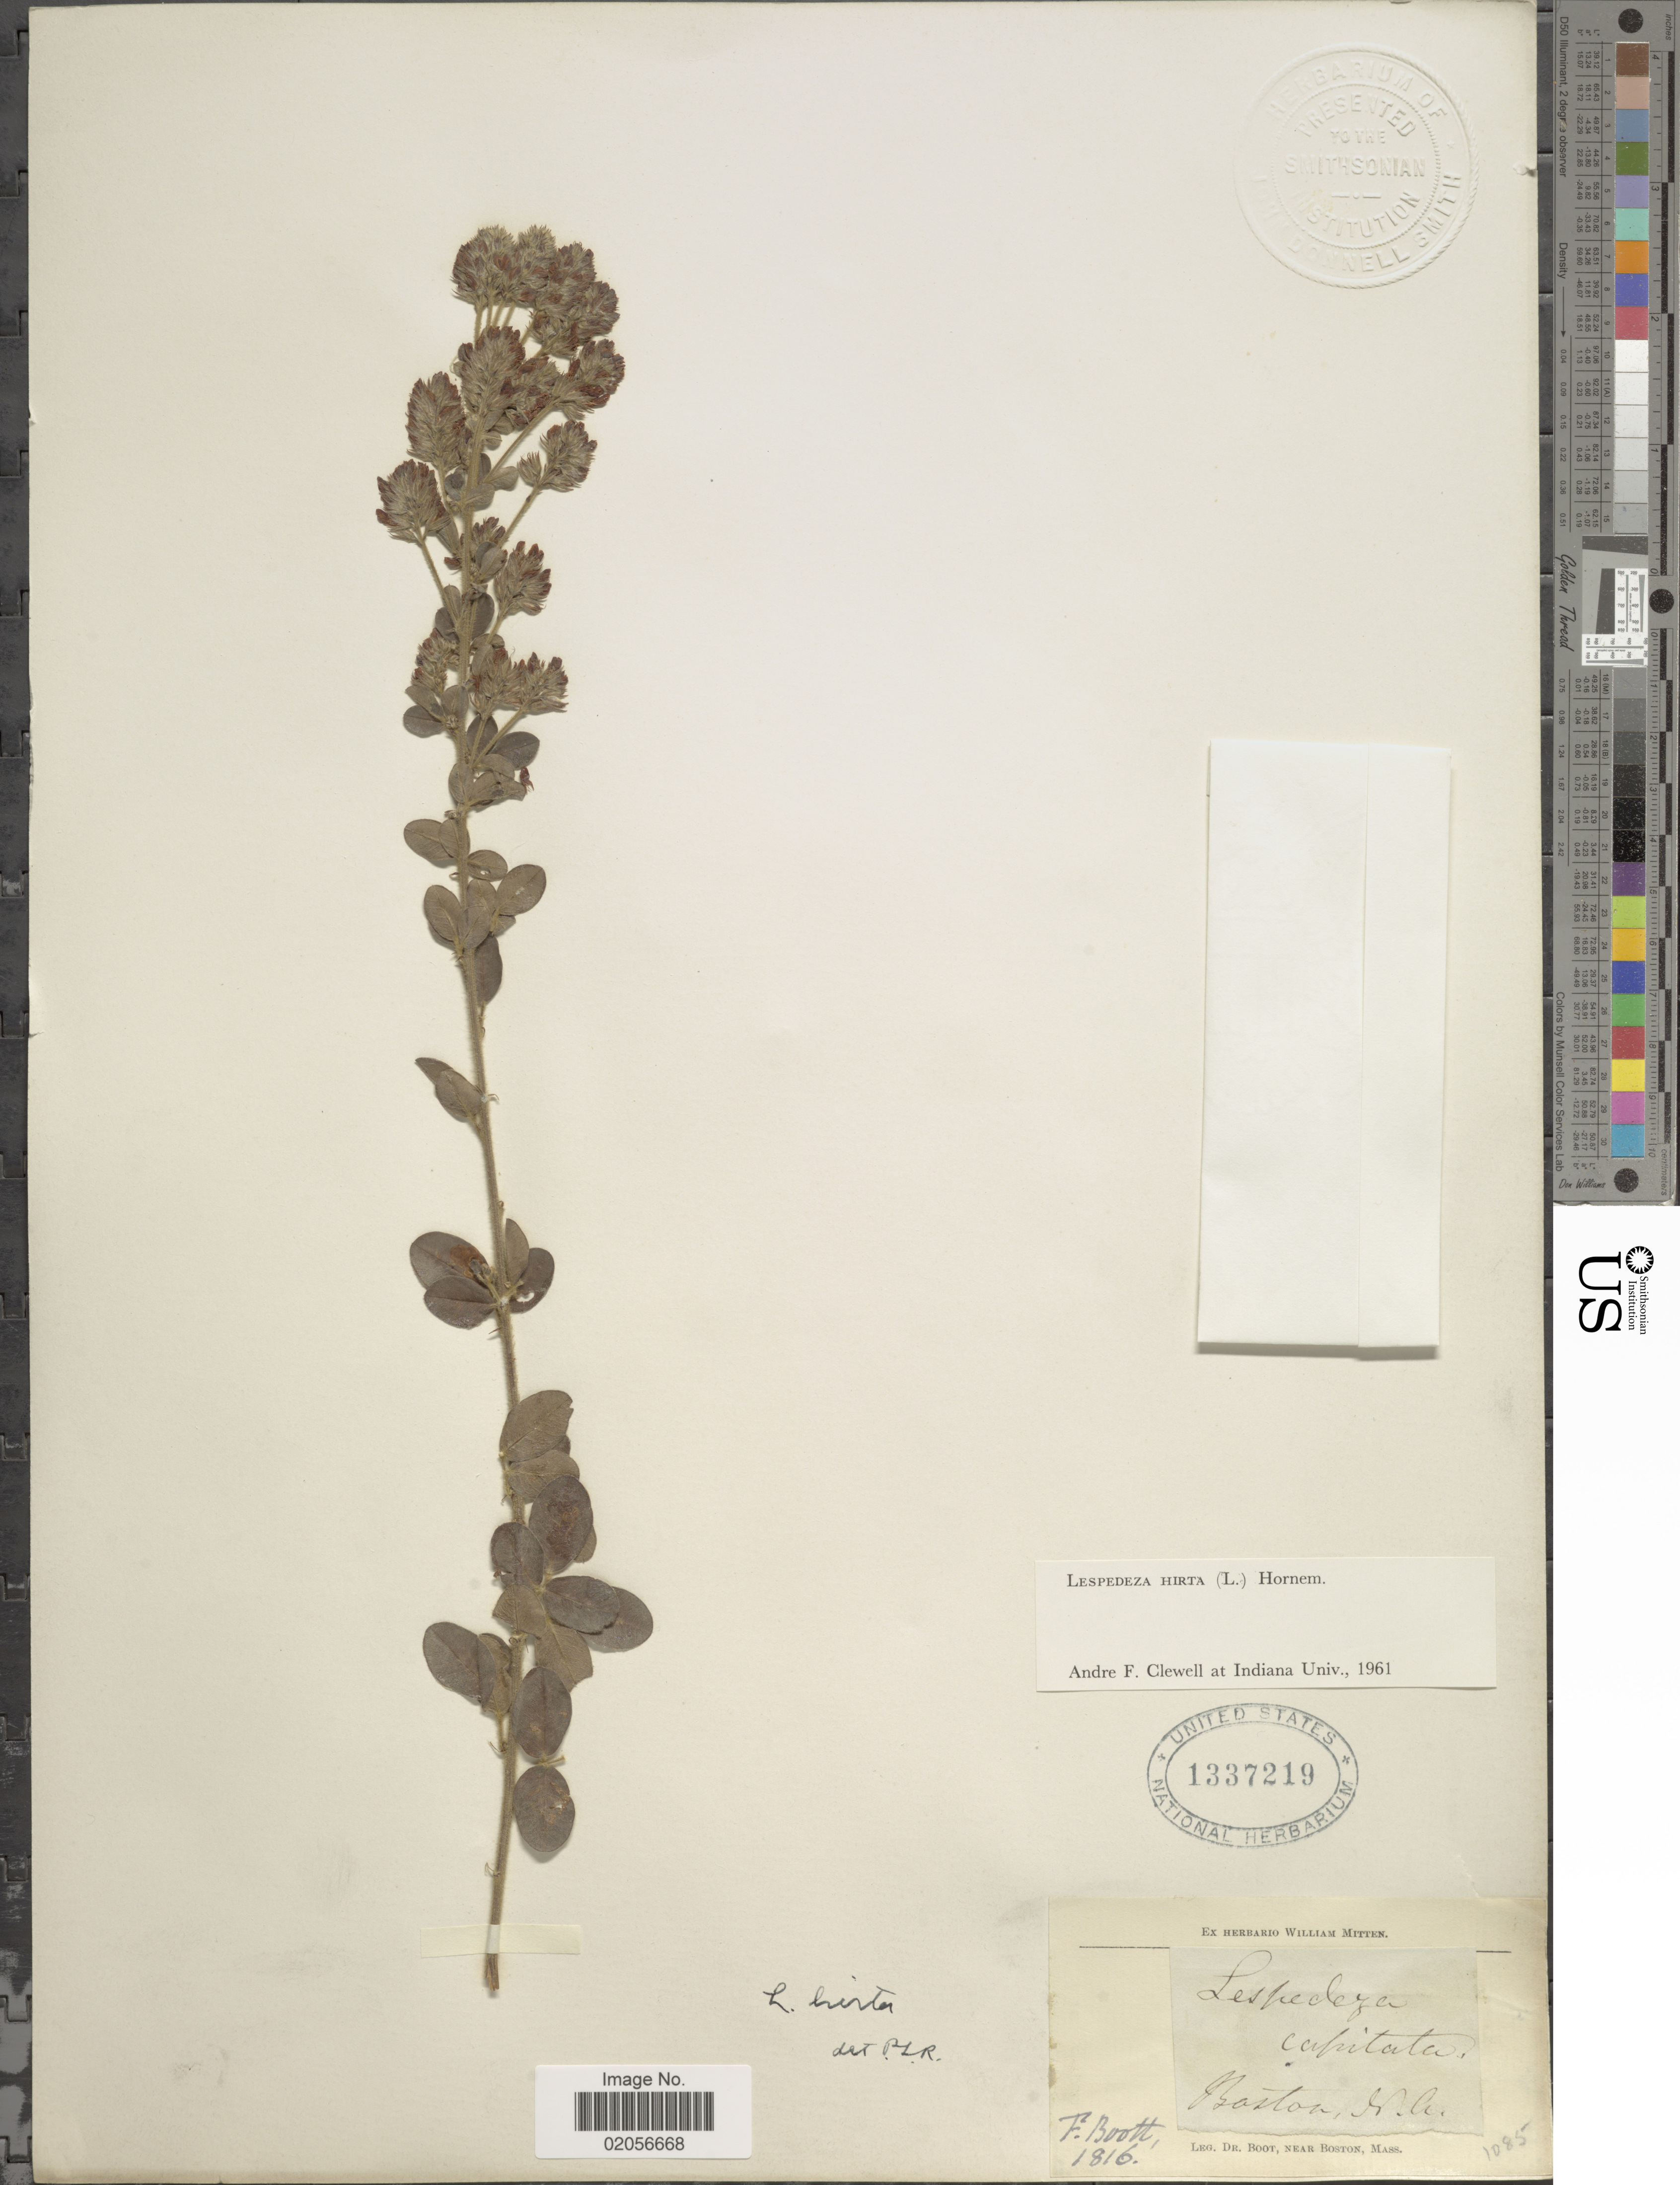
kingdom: Plantae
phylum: Tracheophyta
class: Magnoliopsida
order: Fabales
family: Fabaceae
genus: Lespedeza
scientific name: Lespedeza hirta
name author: (L.) Hornem.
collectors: F. M. B. Boott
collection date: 1816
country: United States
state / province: North Carolina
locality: Boston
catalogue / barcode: US 1337219